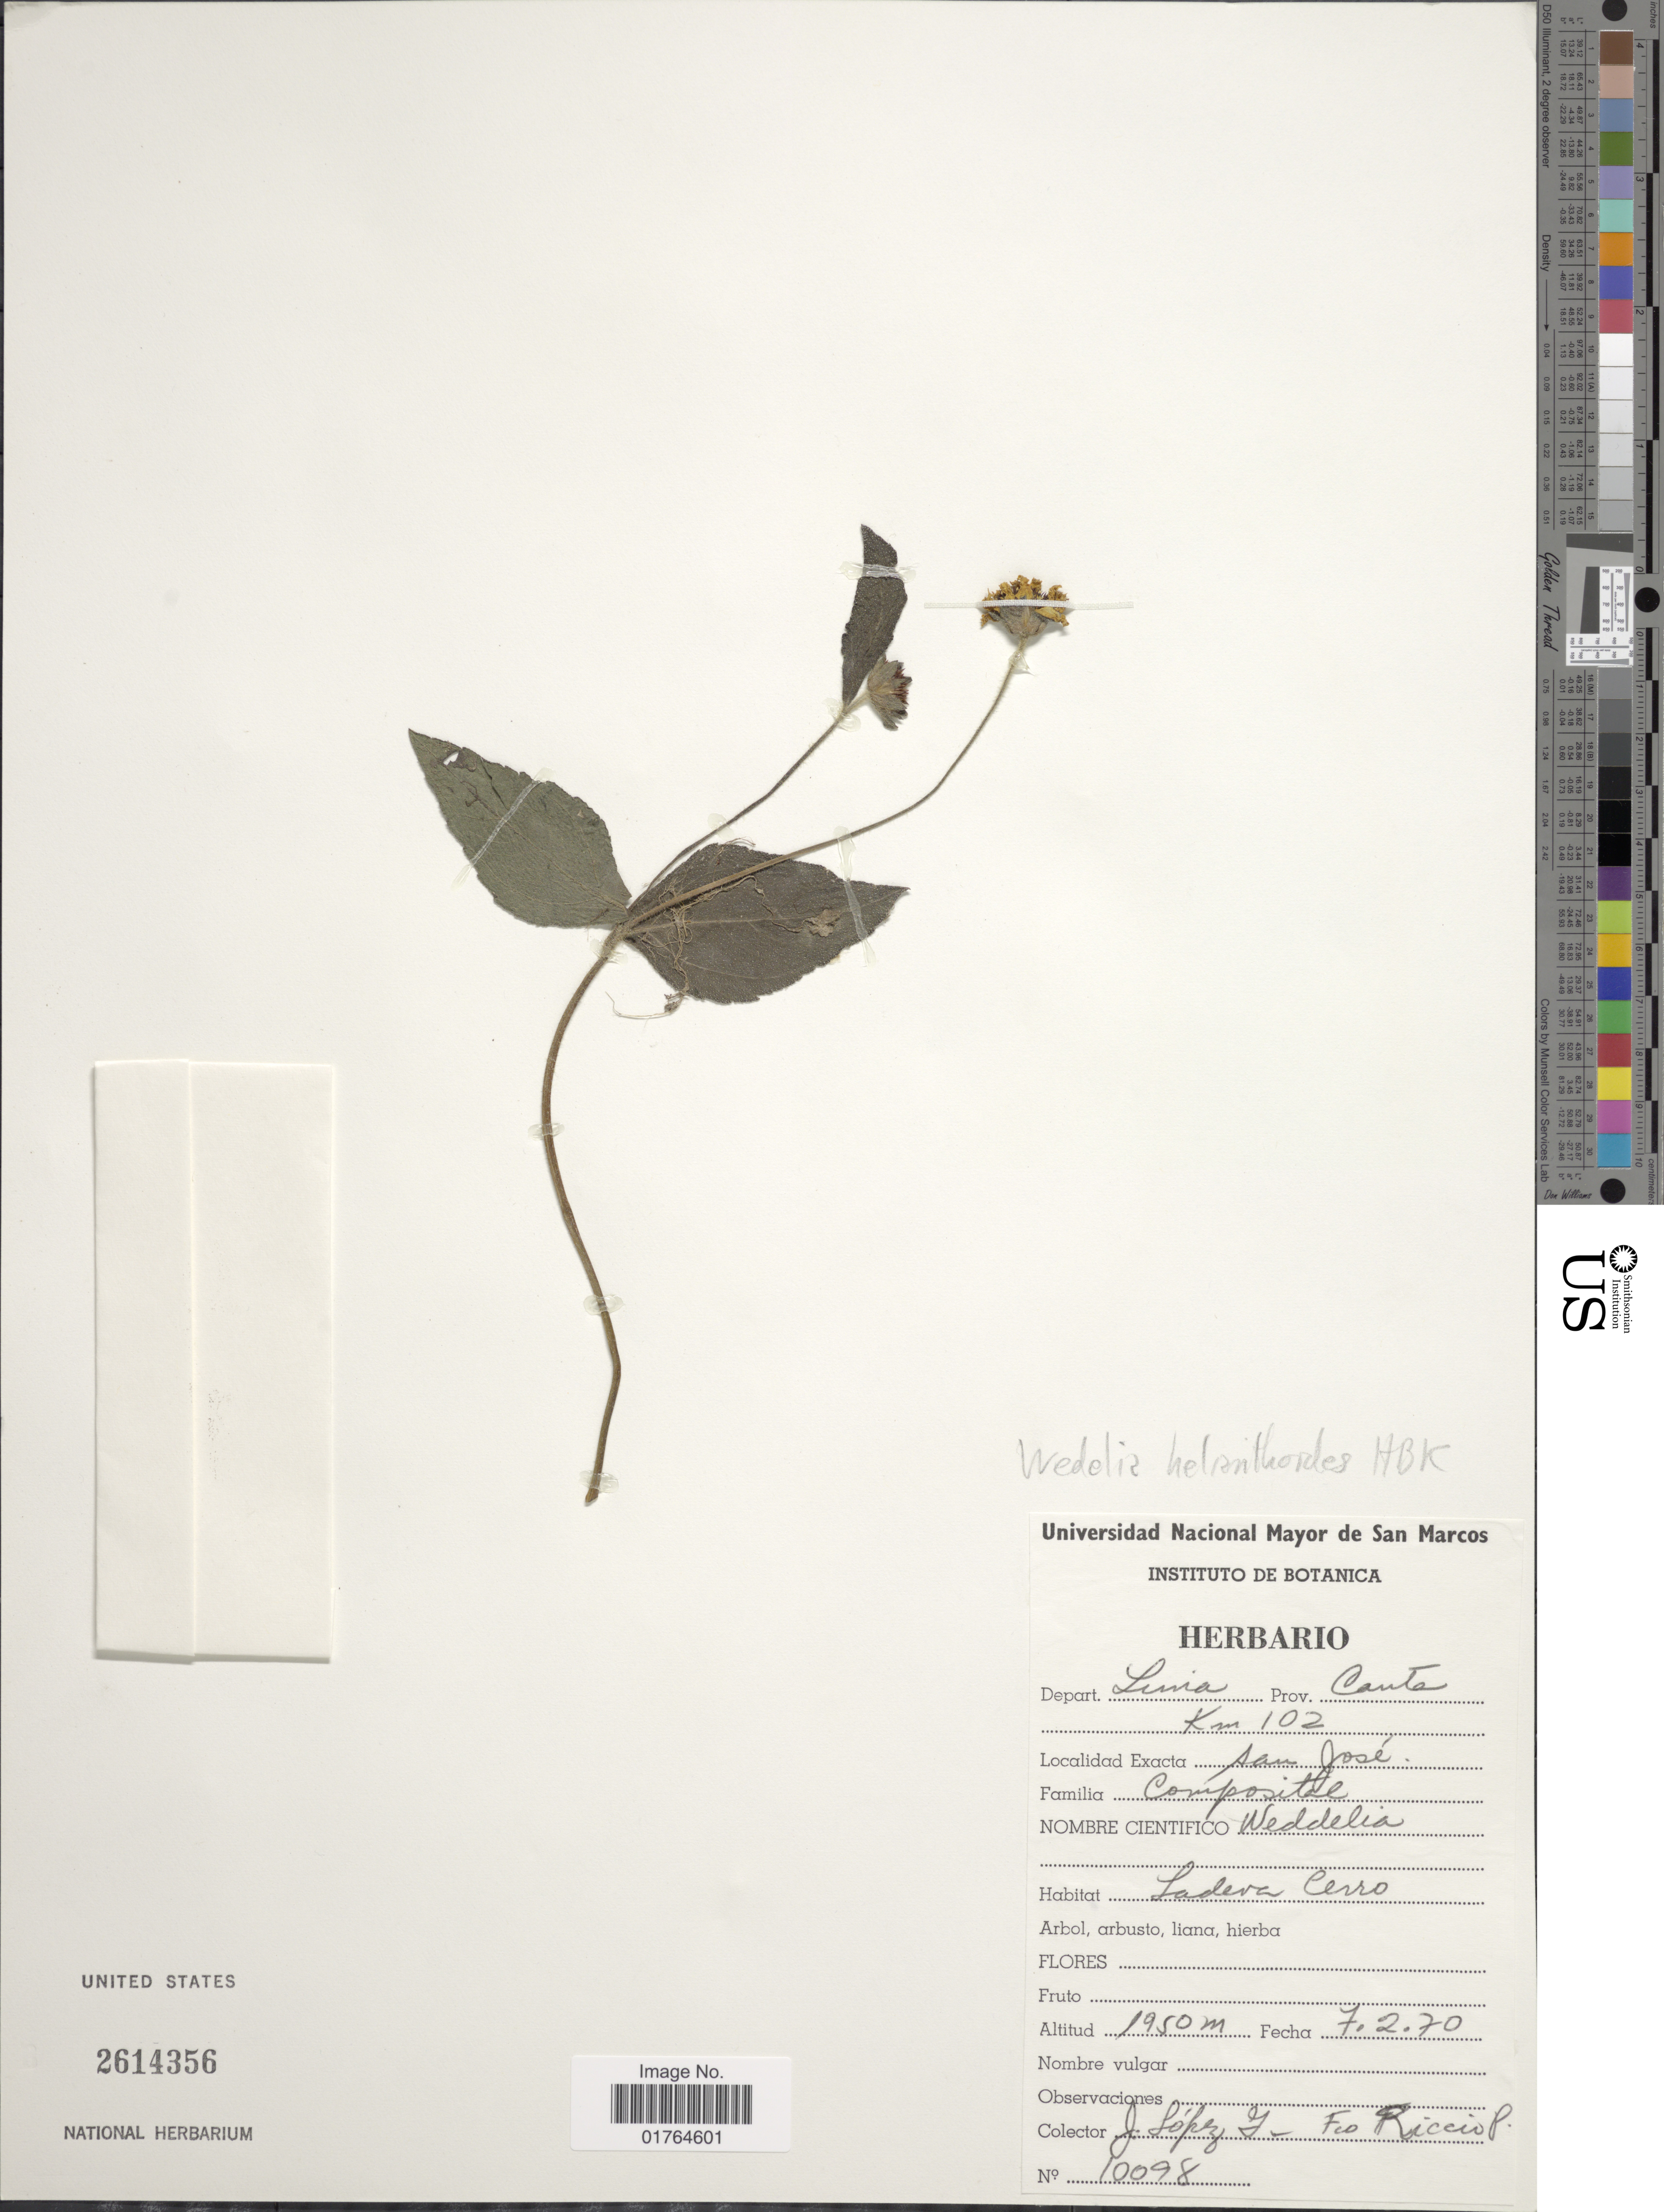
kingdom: Plantae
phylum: Tracheophyta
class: Magnoliopsida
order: Asterales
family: Asteraceae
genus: Wedelia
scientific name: Wedelia helianthoides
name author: Kunth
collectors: J. López G. & F. Riccio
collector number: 10098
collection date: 1970-02-07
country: Peru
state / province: Lima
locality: Prov. Canta, San Jose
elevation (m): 1950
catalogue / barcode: US 2614356